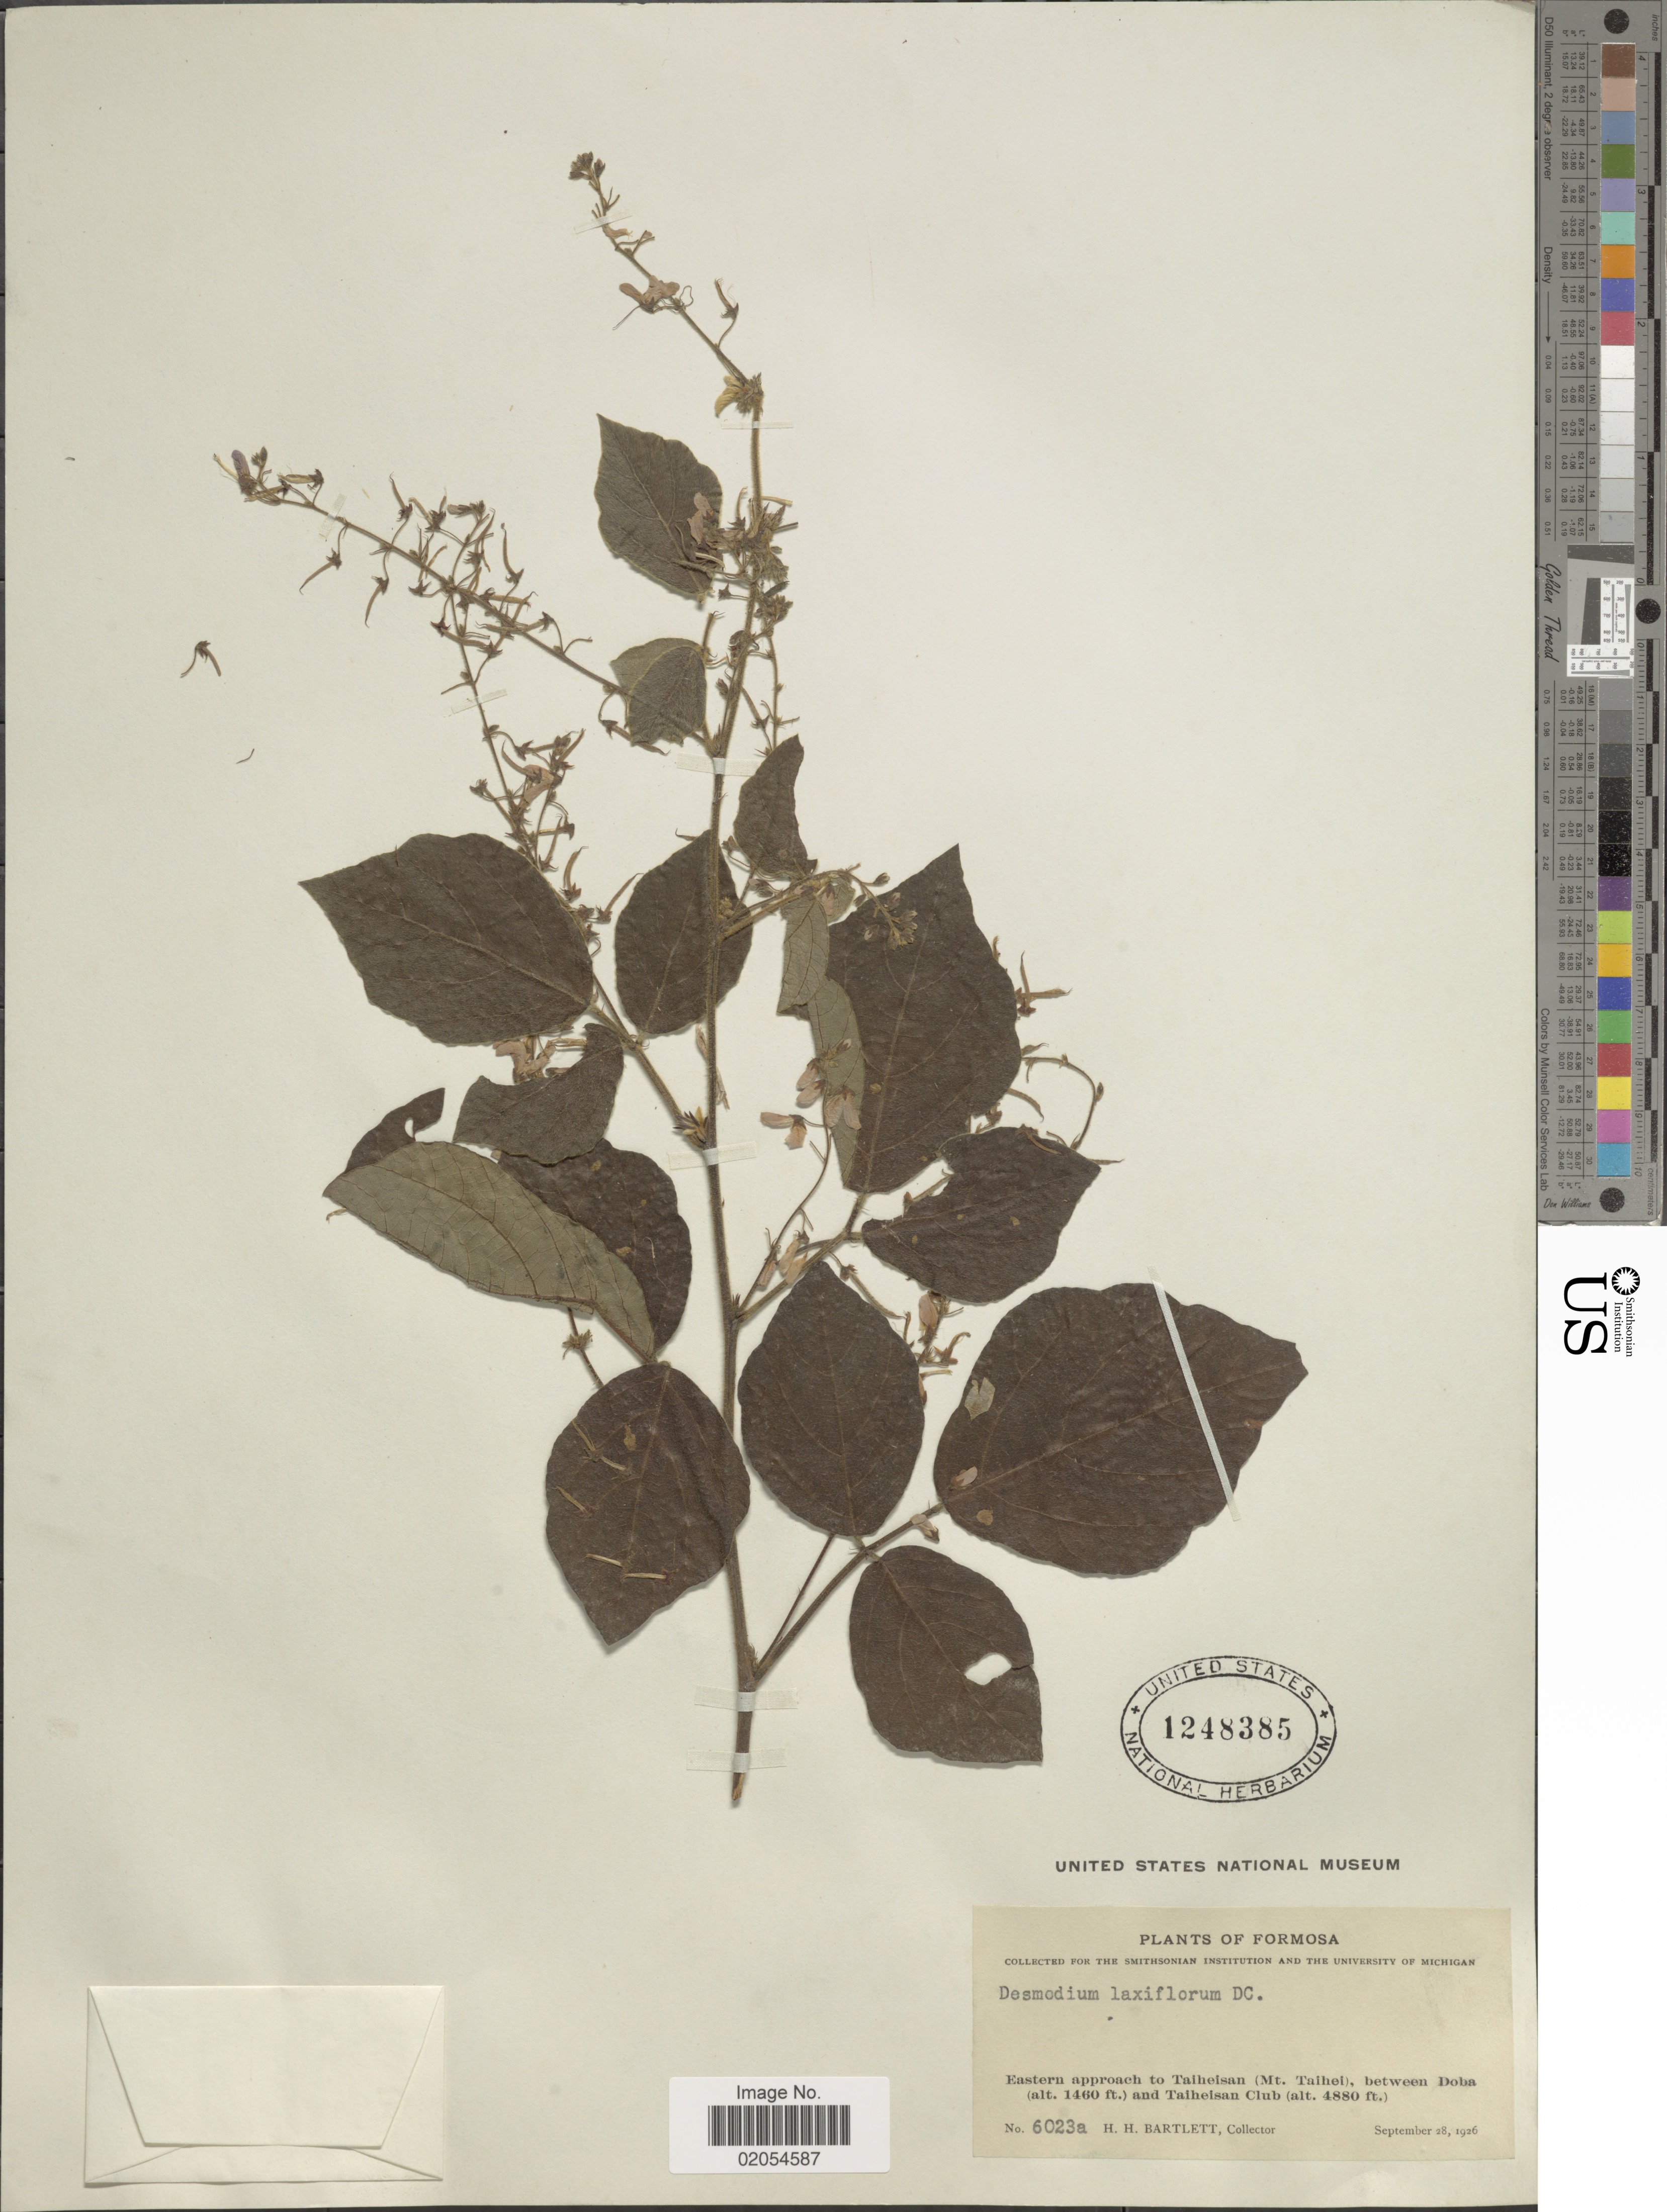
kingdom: Plantae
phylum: Tracheophyta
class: Magnoliopsida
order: Fabales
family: Fabaceae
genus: Sohmaea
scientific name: Sohmaea laxiflora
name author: (DC.) H. Ohashi & K. Ohashi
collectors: H. H. Bartlett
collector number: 6023a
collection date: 1926-09-28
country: Taiwan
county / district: Yilan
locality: Eastern approach to Taiheisan (Mt. Taihei), between Doba and Taiheisan Club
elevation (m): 445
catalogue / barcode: US 1248385